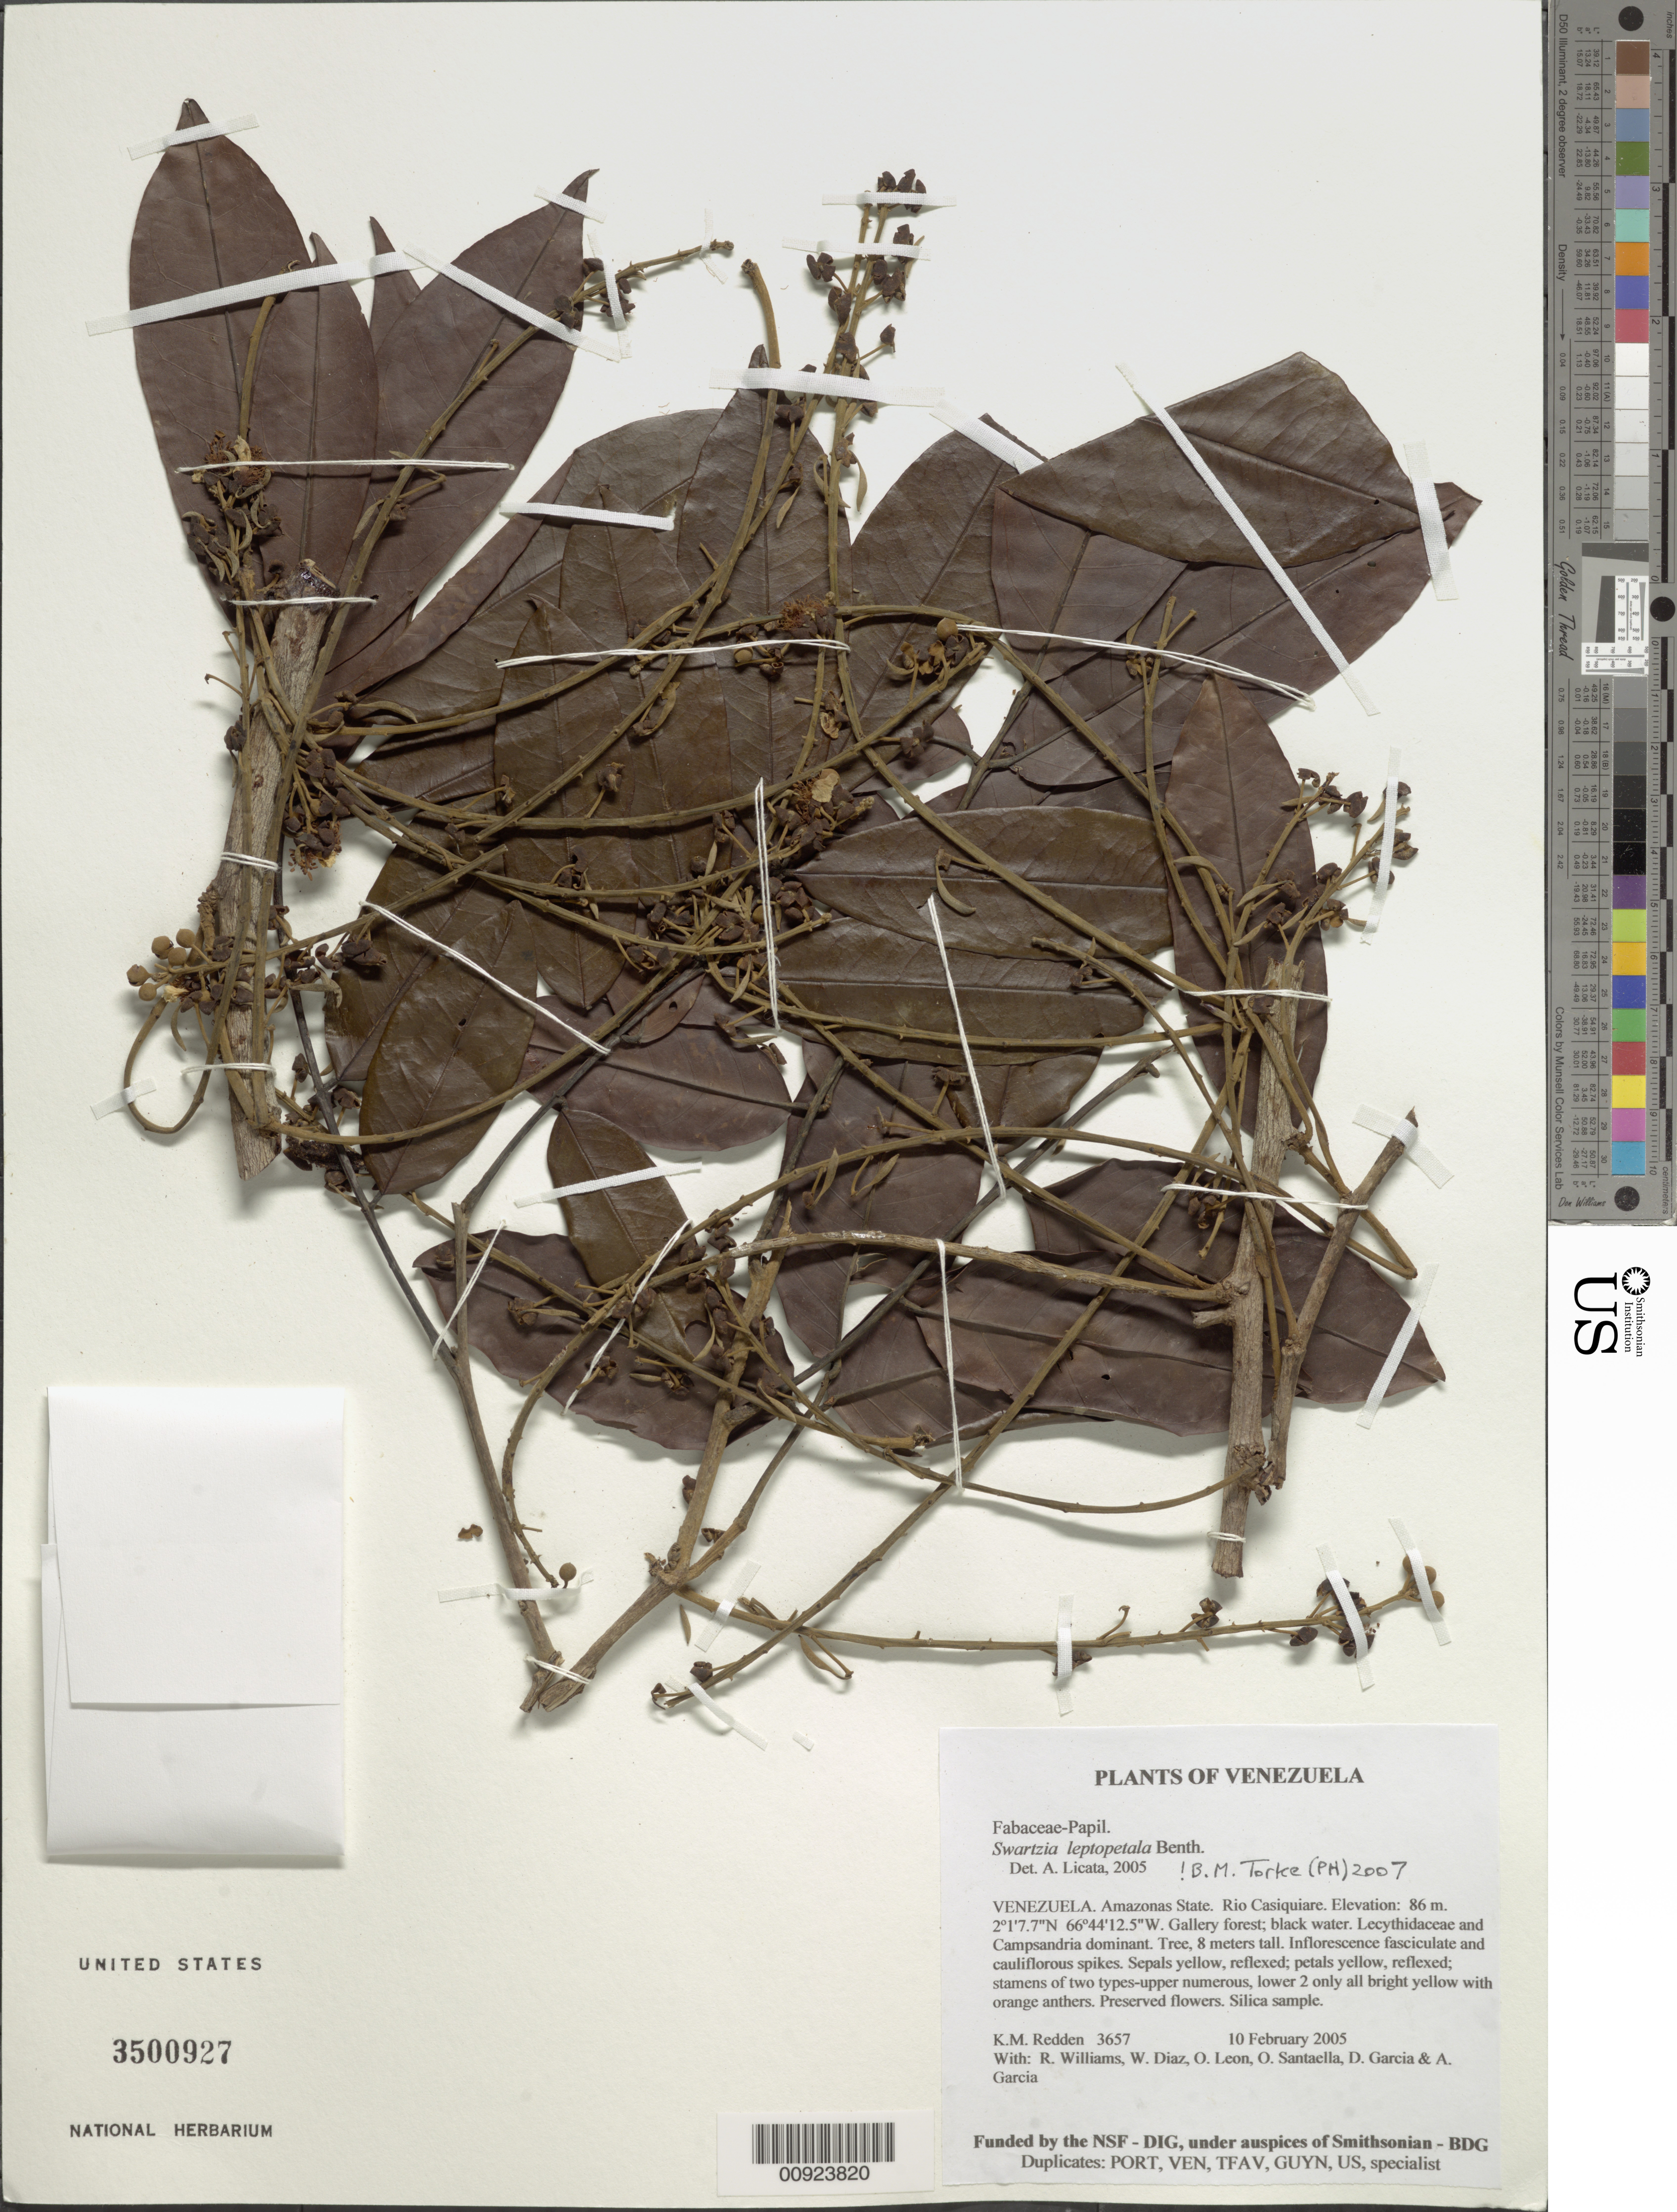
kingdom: Plantae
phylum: Tracheophyta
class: Magnoliopsida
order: Fabales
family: Fabaceae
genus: Swartzia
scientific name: Swartzia leptopetala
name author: Benth.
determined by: Licata, A., (PORT), Univ. Nac. Exp. de los Llanos Ezequiel Zamora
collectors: K. M. Redden, R. Williams, W. Díaz P., O. León, O. Santaella, D. Garcia & A. Garcia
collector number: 3657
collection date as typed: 10 February 2005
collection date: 2005-02-10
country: Venezuela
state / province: Amazonas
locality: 23 - Rio Casiquiare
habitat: Gallery forest; black water. Lecythidaceae and Campsiandra dominant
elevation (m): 86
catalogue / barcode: US 3500927